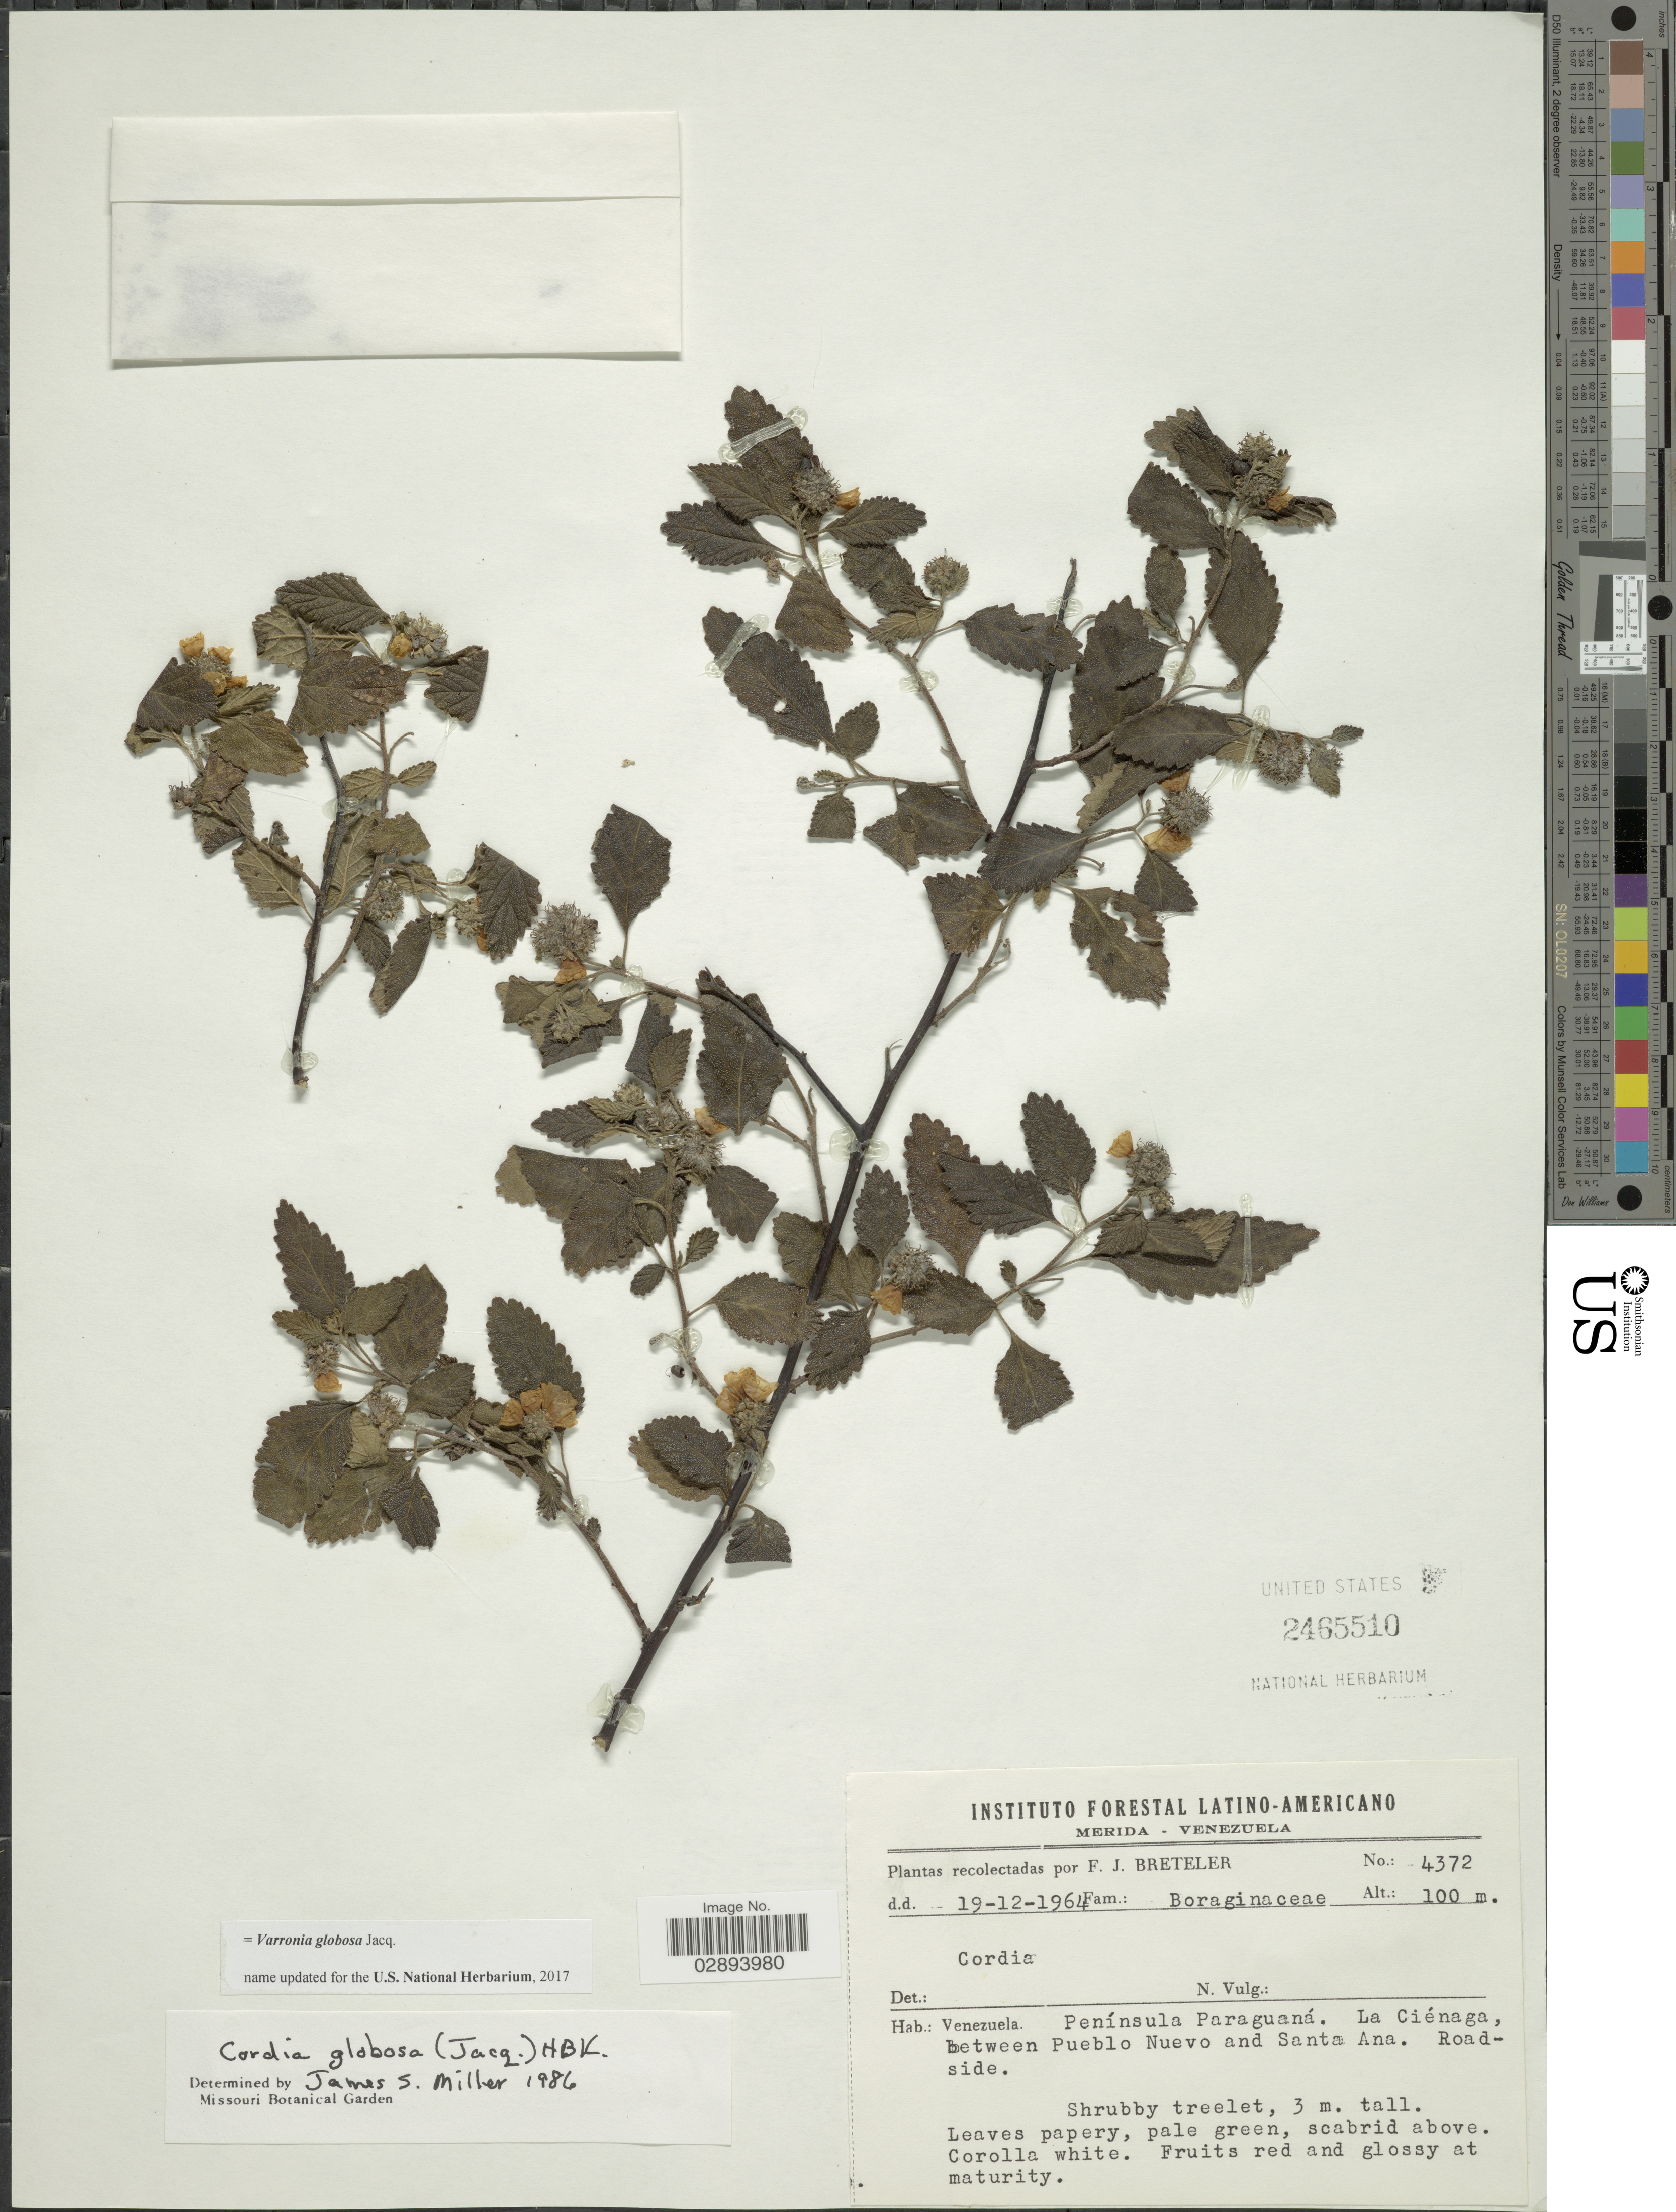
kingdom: Plantae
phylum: Tracheophyta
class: Magnoliopsida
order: Boraginales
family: Cordiaceae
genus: Varronia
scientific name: Varronia globosa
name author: Jacq.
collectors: F. J. Breteler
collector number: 4372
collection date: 1964-12-19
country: Venezuela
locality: Península Paraguaná, La Ciénaga, between Pueblo Nuevo and Santa Ana, Roadside.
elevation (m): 100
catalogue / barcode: US 2465510